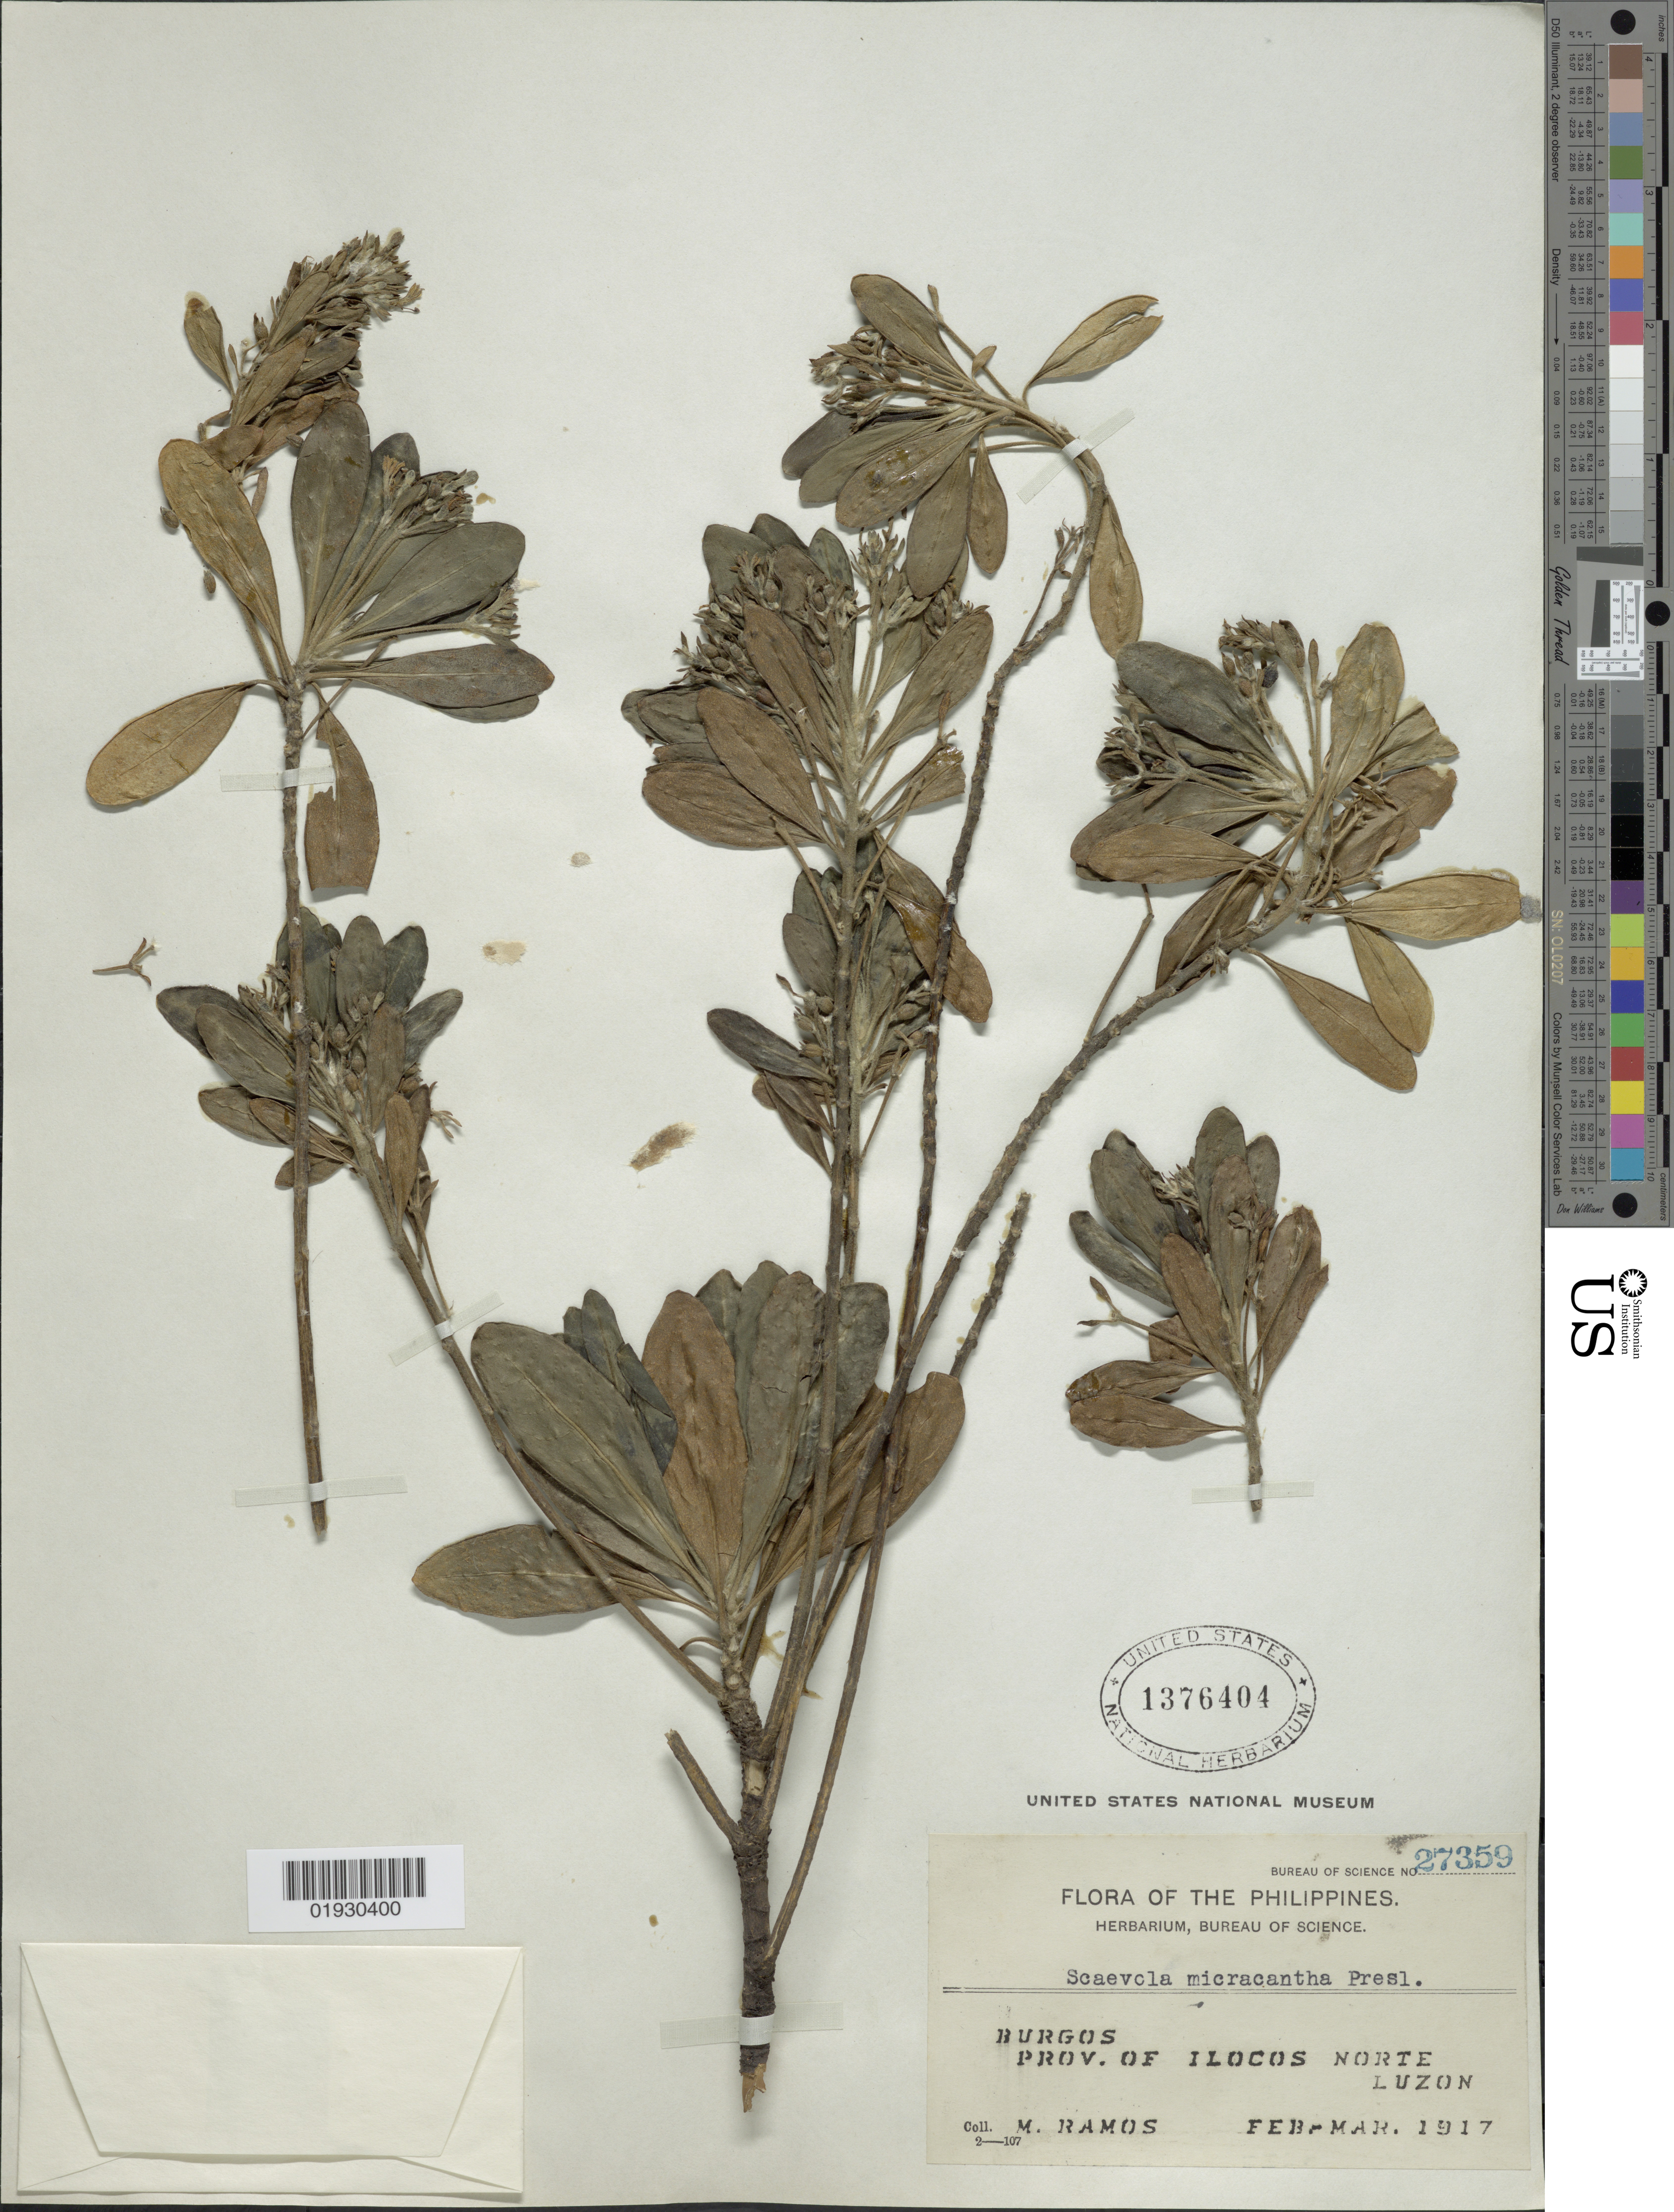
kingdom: Plantae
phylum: Tracheophyta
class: Magnoliopsida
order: Asterales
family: Goodeniaceae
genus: Scaevola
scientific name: Scaevola micrantha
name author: C. Presl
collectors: M. Ramos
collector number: Bureau of Science 27359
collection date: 1917-02/1917-03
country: Philippines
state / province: Ilocos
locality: Burgos. Prov. of Ilocos Norte Luzon.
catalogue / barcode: US 1376404